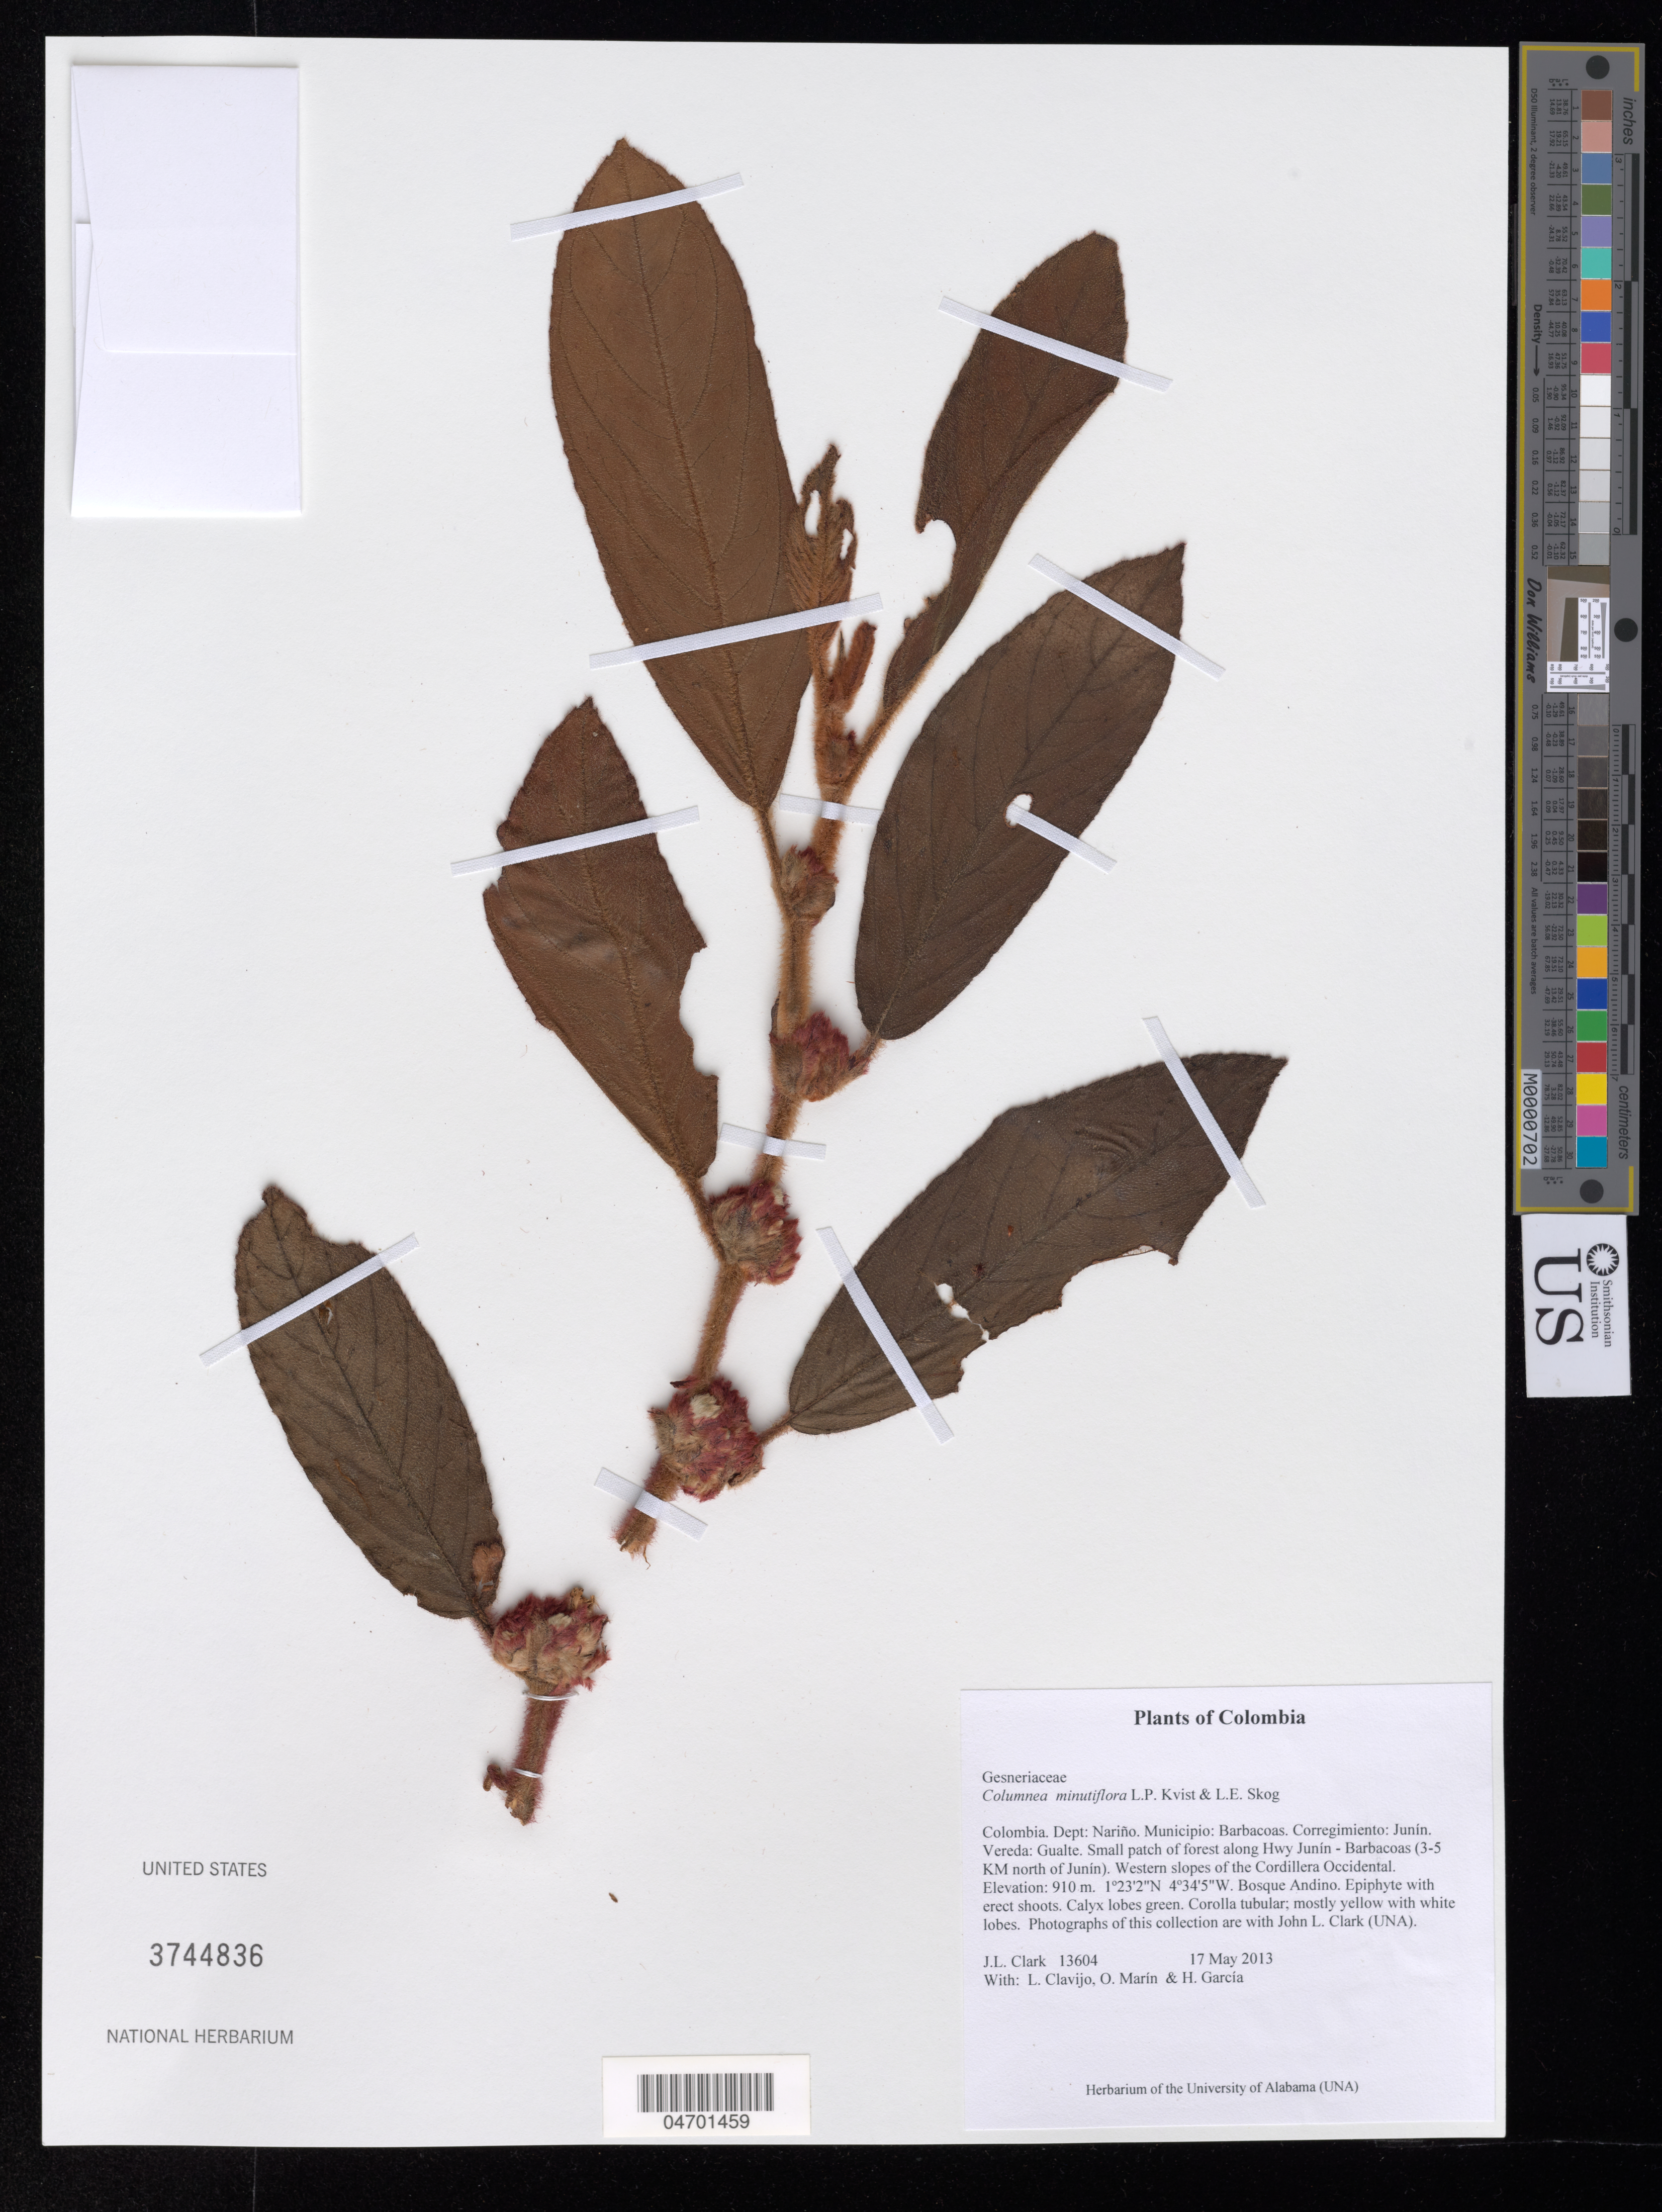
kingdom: Plantae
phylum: Tracheophyta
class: Magnoliopsida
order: Lamiales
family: Gesneriaceae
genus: Columnea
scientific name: Columnea flavohirsuta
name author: J.L. Clark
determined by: Clark, J. L.; Skog, Laurence E.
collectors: J. L. Clark, L. Clavijo, J. Howieson & H. Garcia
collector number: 13604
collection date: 2013-05-17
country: Colombia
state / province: Nariño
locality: Dept: Nariño. Municipio: Barbacoas. Corregimiento: Junín. Vereda: Gualte. Small patch of forest along Hwy Junín - Barbacoas (3-5 KM north of Junín). Western slopes of the Cordillera Occidental.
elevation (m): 910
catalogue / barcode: US 3744836